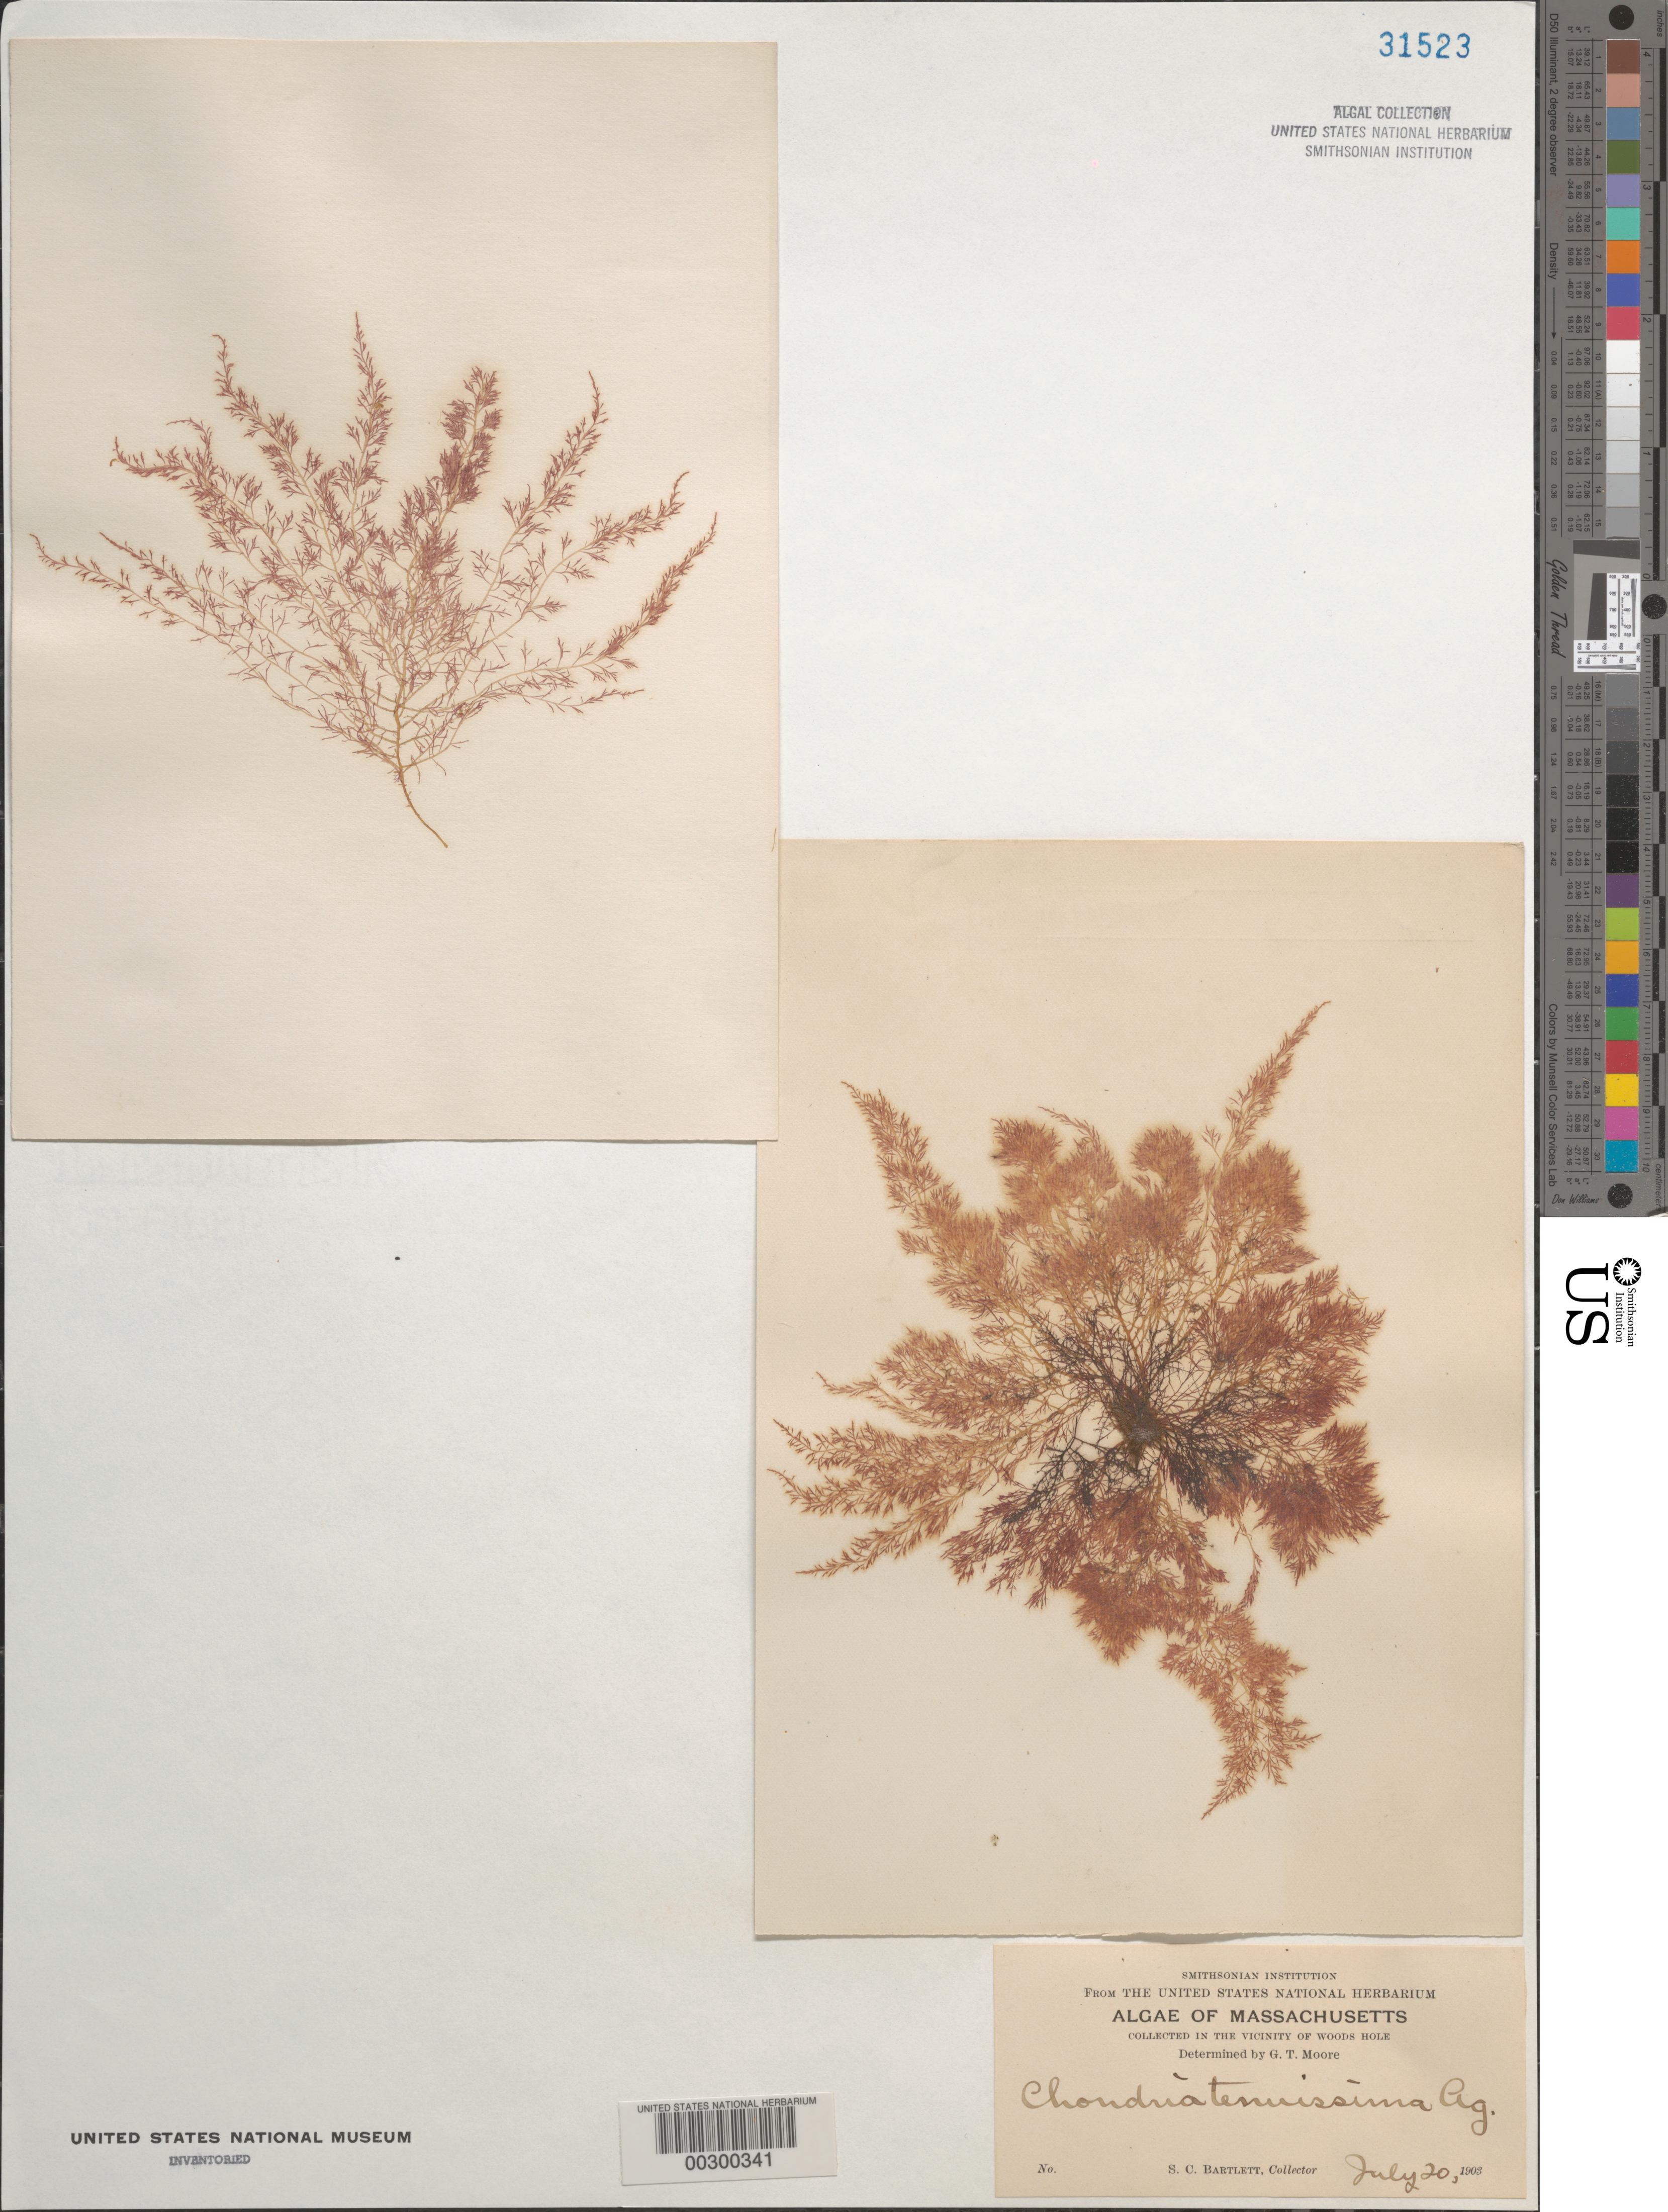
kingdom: Plantae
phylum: Rhodophyta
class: Florideophyceae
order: Ceramiales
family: Rhodomelaceae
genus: Chondria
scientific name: Chondria capillaris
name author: M.J. Wynne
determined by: Algae name updating Project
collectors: S. C. Bartlett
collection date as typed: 20 Jul 1903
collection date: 1903-07-20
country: United States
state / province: Massachusetts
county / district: Barnstable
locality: Woods Hole area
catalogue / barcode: US 31523